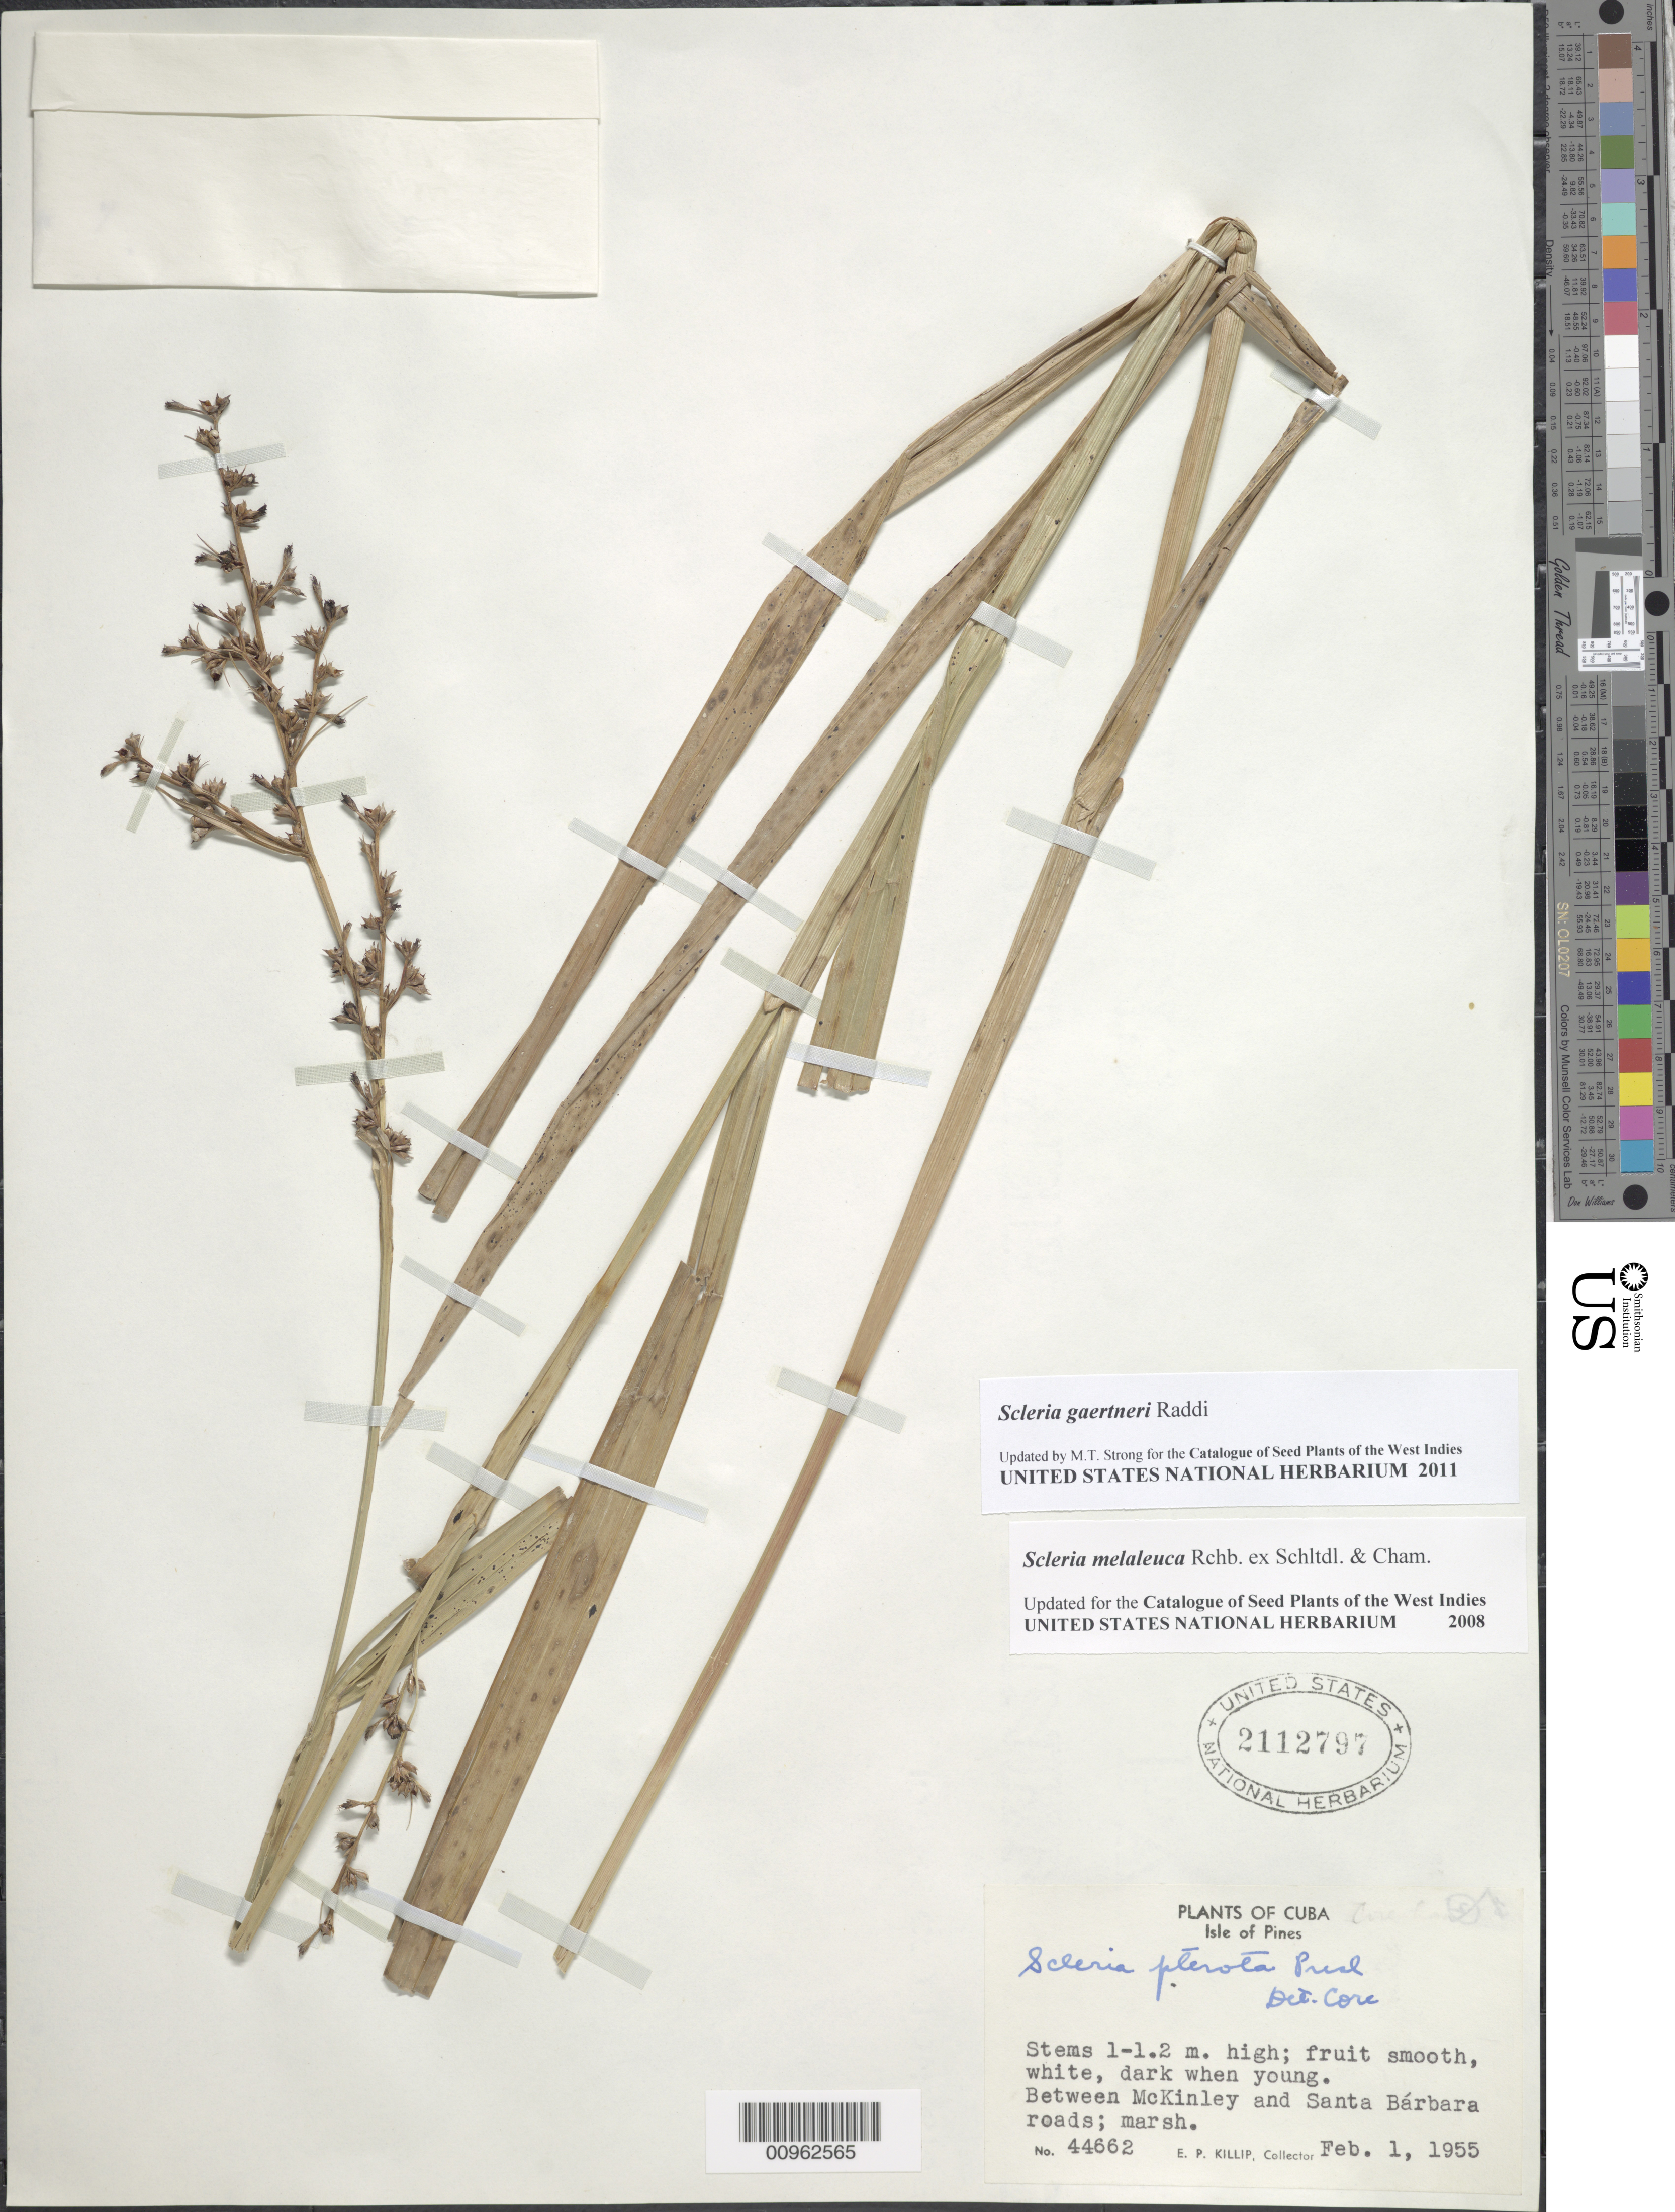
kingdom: Plantae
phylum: Tracheophyta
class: Liliopsida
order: Poales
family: Cyperaceae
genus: Scleria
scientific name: Scleria gaertneri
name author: Raddi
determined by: Strong, M. T., (US), Smithsonian Institution - National Museum of Natural History (UNITED STATES)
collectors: E. P. Killip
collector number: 44662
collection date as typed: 01 Feb 1955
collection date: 1955-02-01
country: Cuba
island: Isla de la Juventud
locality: Isle of Pines, between McKinley and Santa Bárbara roads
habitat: Marsh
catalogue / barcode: US 2112797